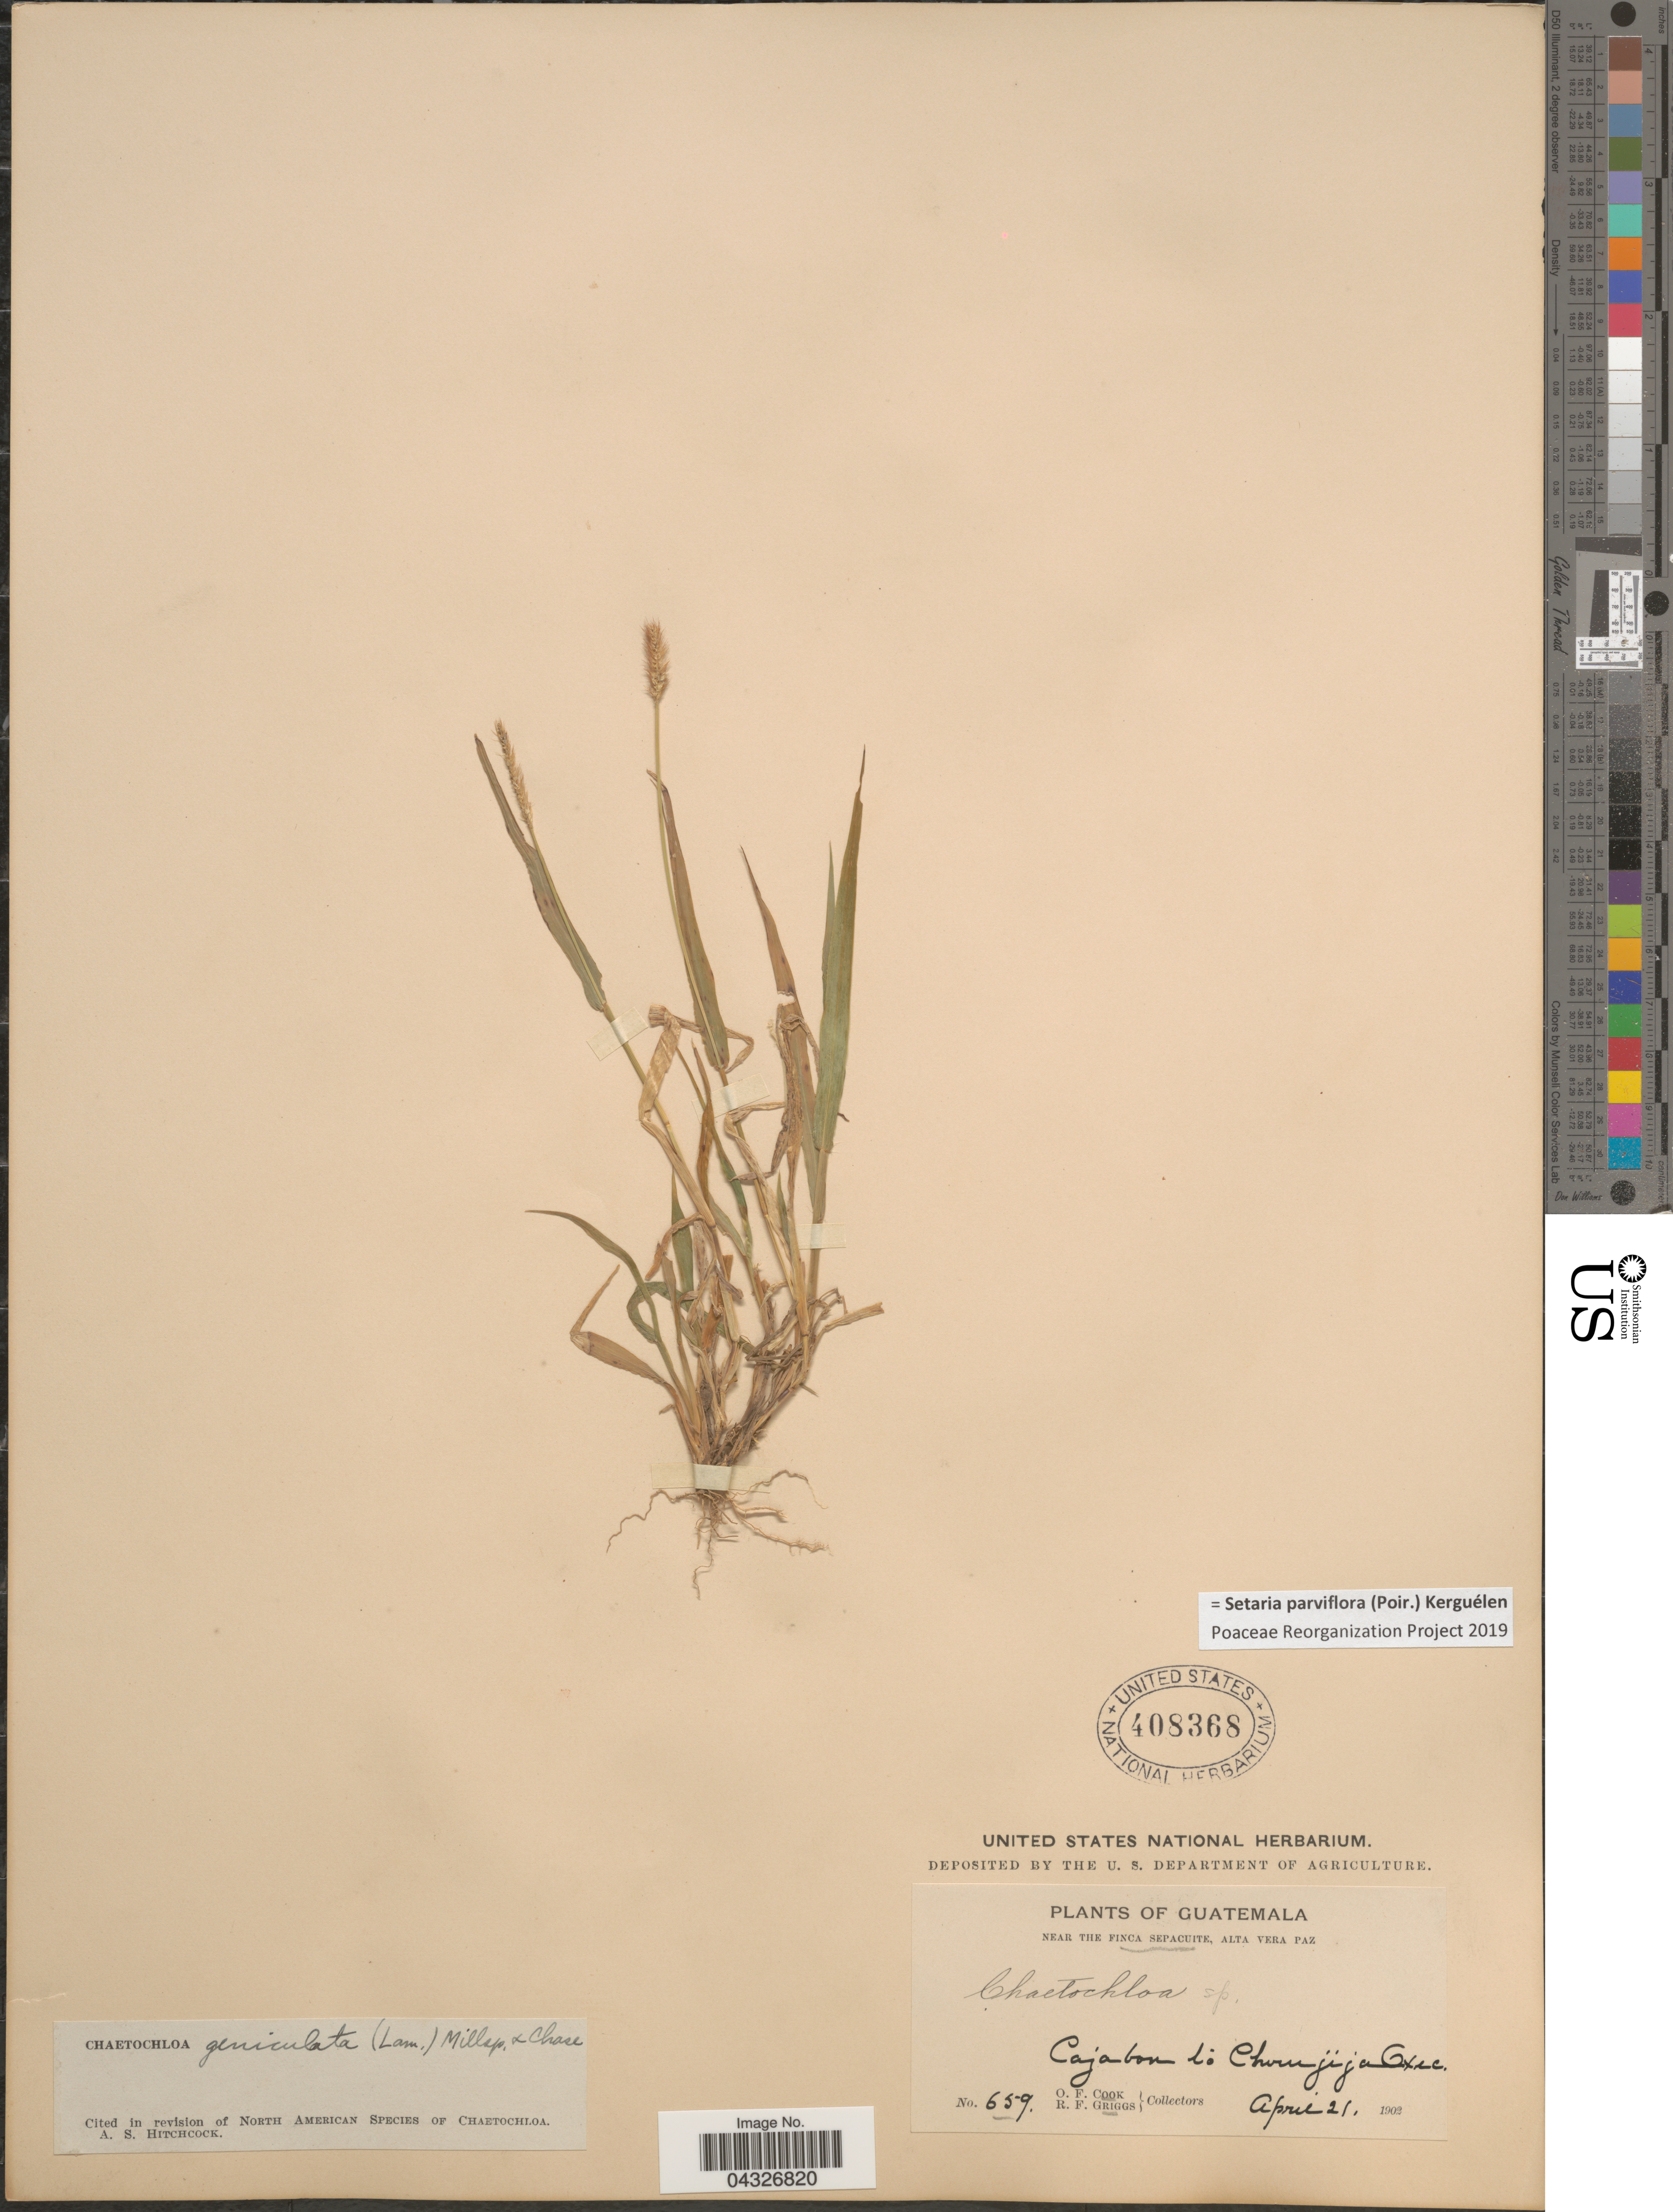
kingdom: Plantae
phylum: Tracheophyta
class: Liliopsida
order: Poales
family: Poaceae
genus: Setaria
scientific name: Setaria parviflora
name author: (Poir.) Kerguélen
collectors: O. F. Cook & R. F. Griggs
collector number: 659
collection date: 1902-04-21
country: Guatemala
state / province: Alta Verapaz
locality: Near the Finca Sepacuite, Alta Vera Paz. Cajabon to Churujija Oxec.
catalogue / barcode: US 408368